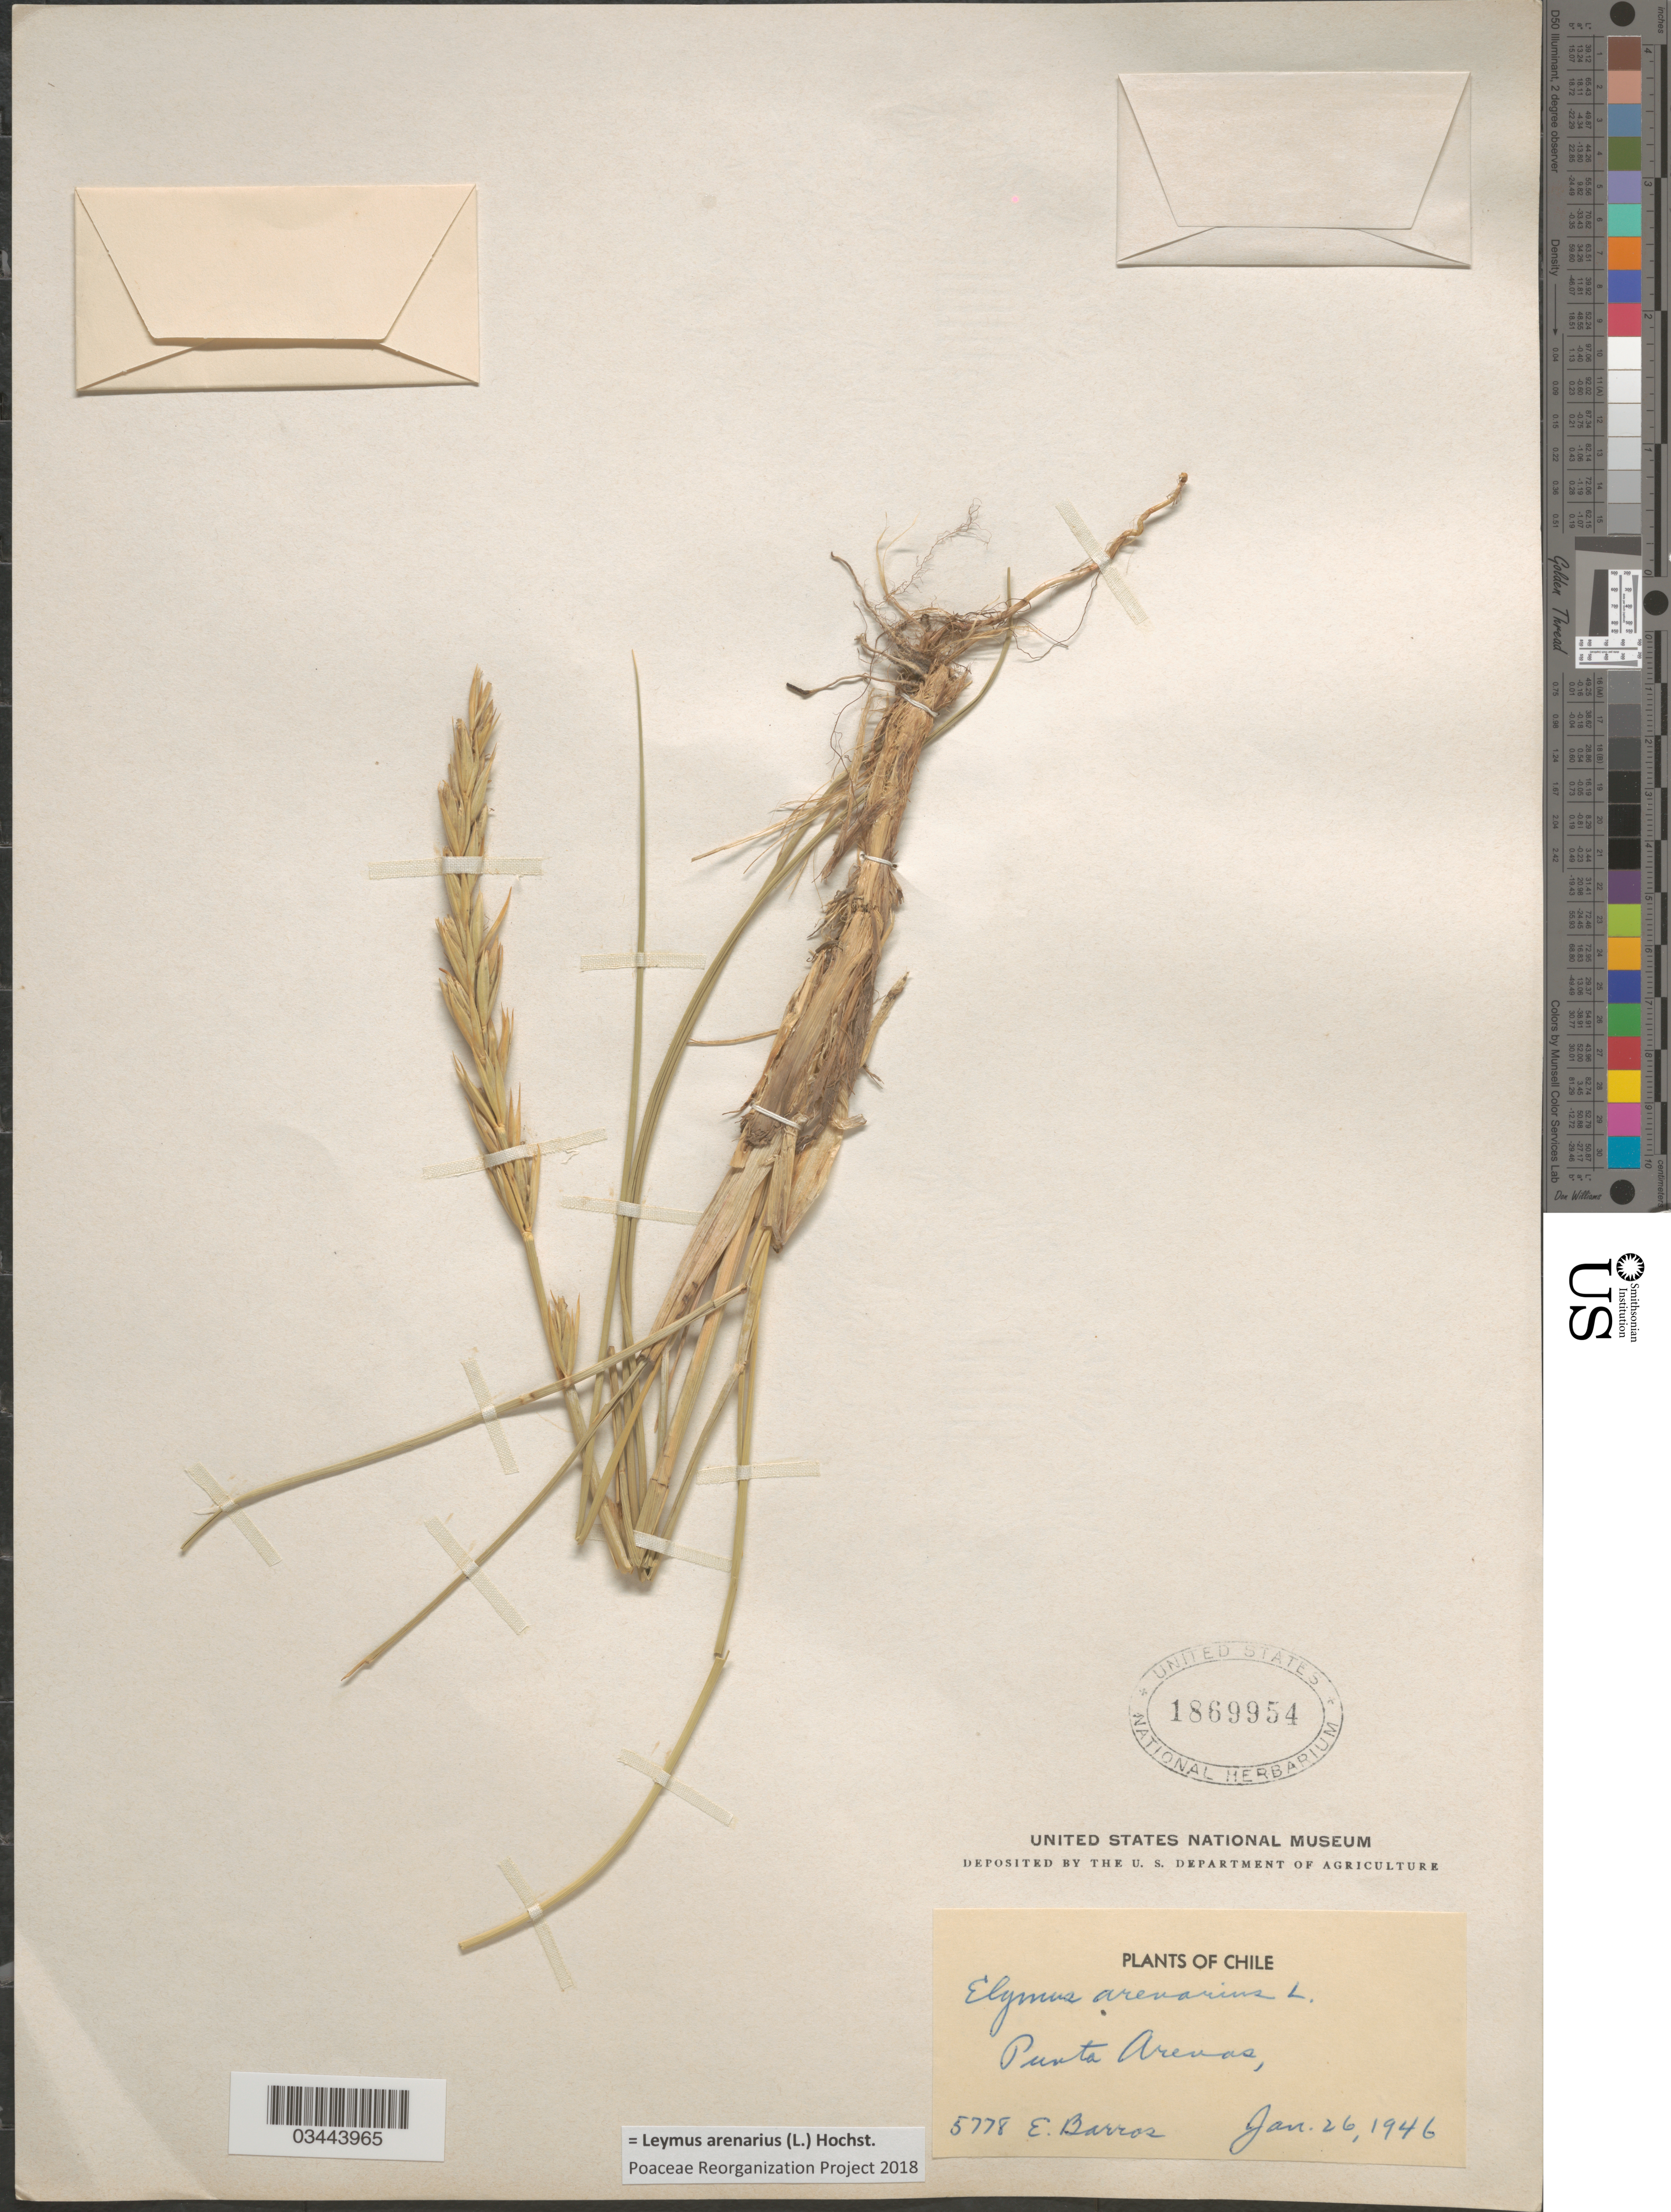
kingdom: Plantae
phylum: Tracheophyta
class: Liliopsida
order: Poales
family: Poaceae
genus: Leymus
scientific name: Leymus arenarius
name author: (L.) Hochst.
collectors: E. Barros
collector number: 5778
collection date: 1946-01-26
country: Chile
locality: Punta Arenas.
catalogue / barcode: US 1869954